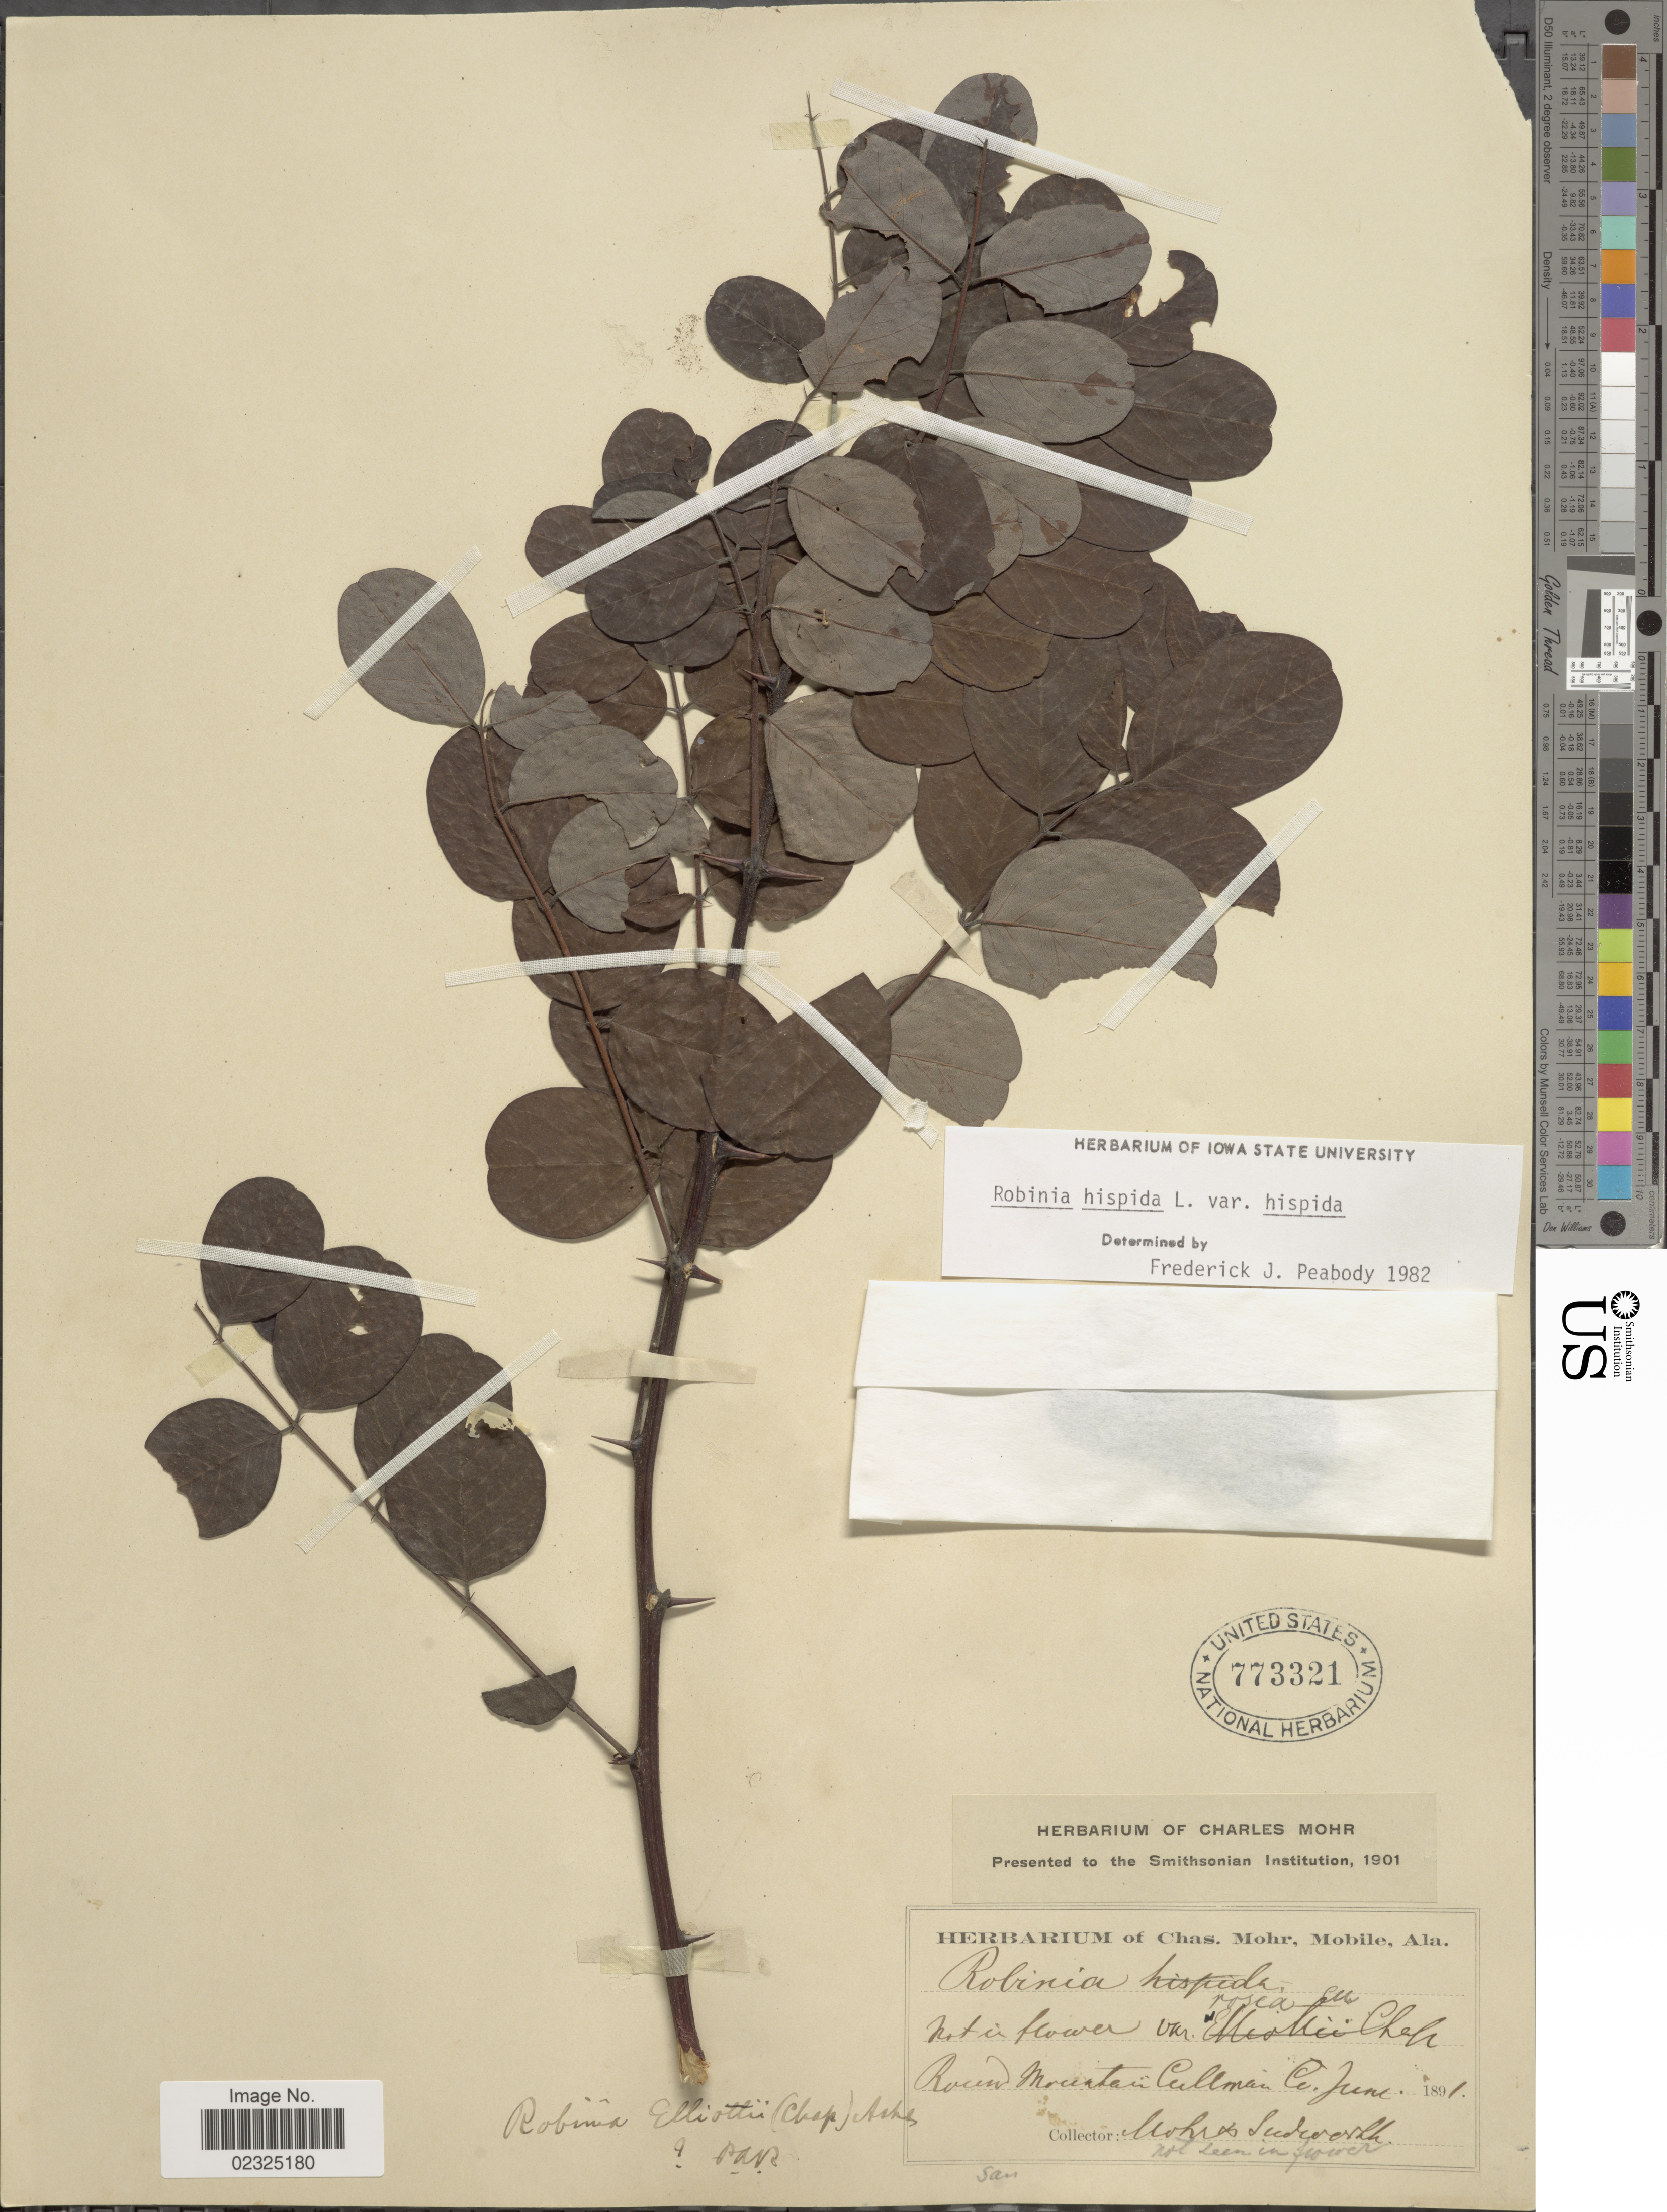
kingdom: Plantae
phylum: Tracheophyta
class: Magnoliopsida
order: Fabales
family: Fabaceae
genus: Robinia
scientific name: Robinia hispida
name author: L.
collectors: Mohr, C. T. (herbarium) & Sudworth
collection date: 1891-06-01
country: United States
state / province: Alabama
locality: Round Mountain, Cullman Co.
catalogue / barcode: US 773321